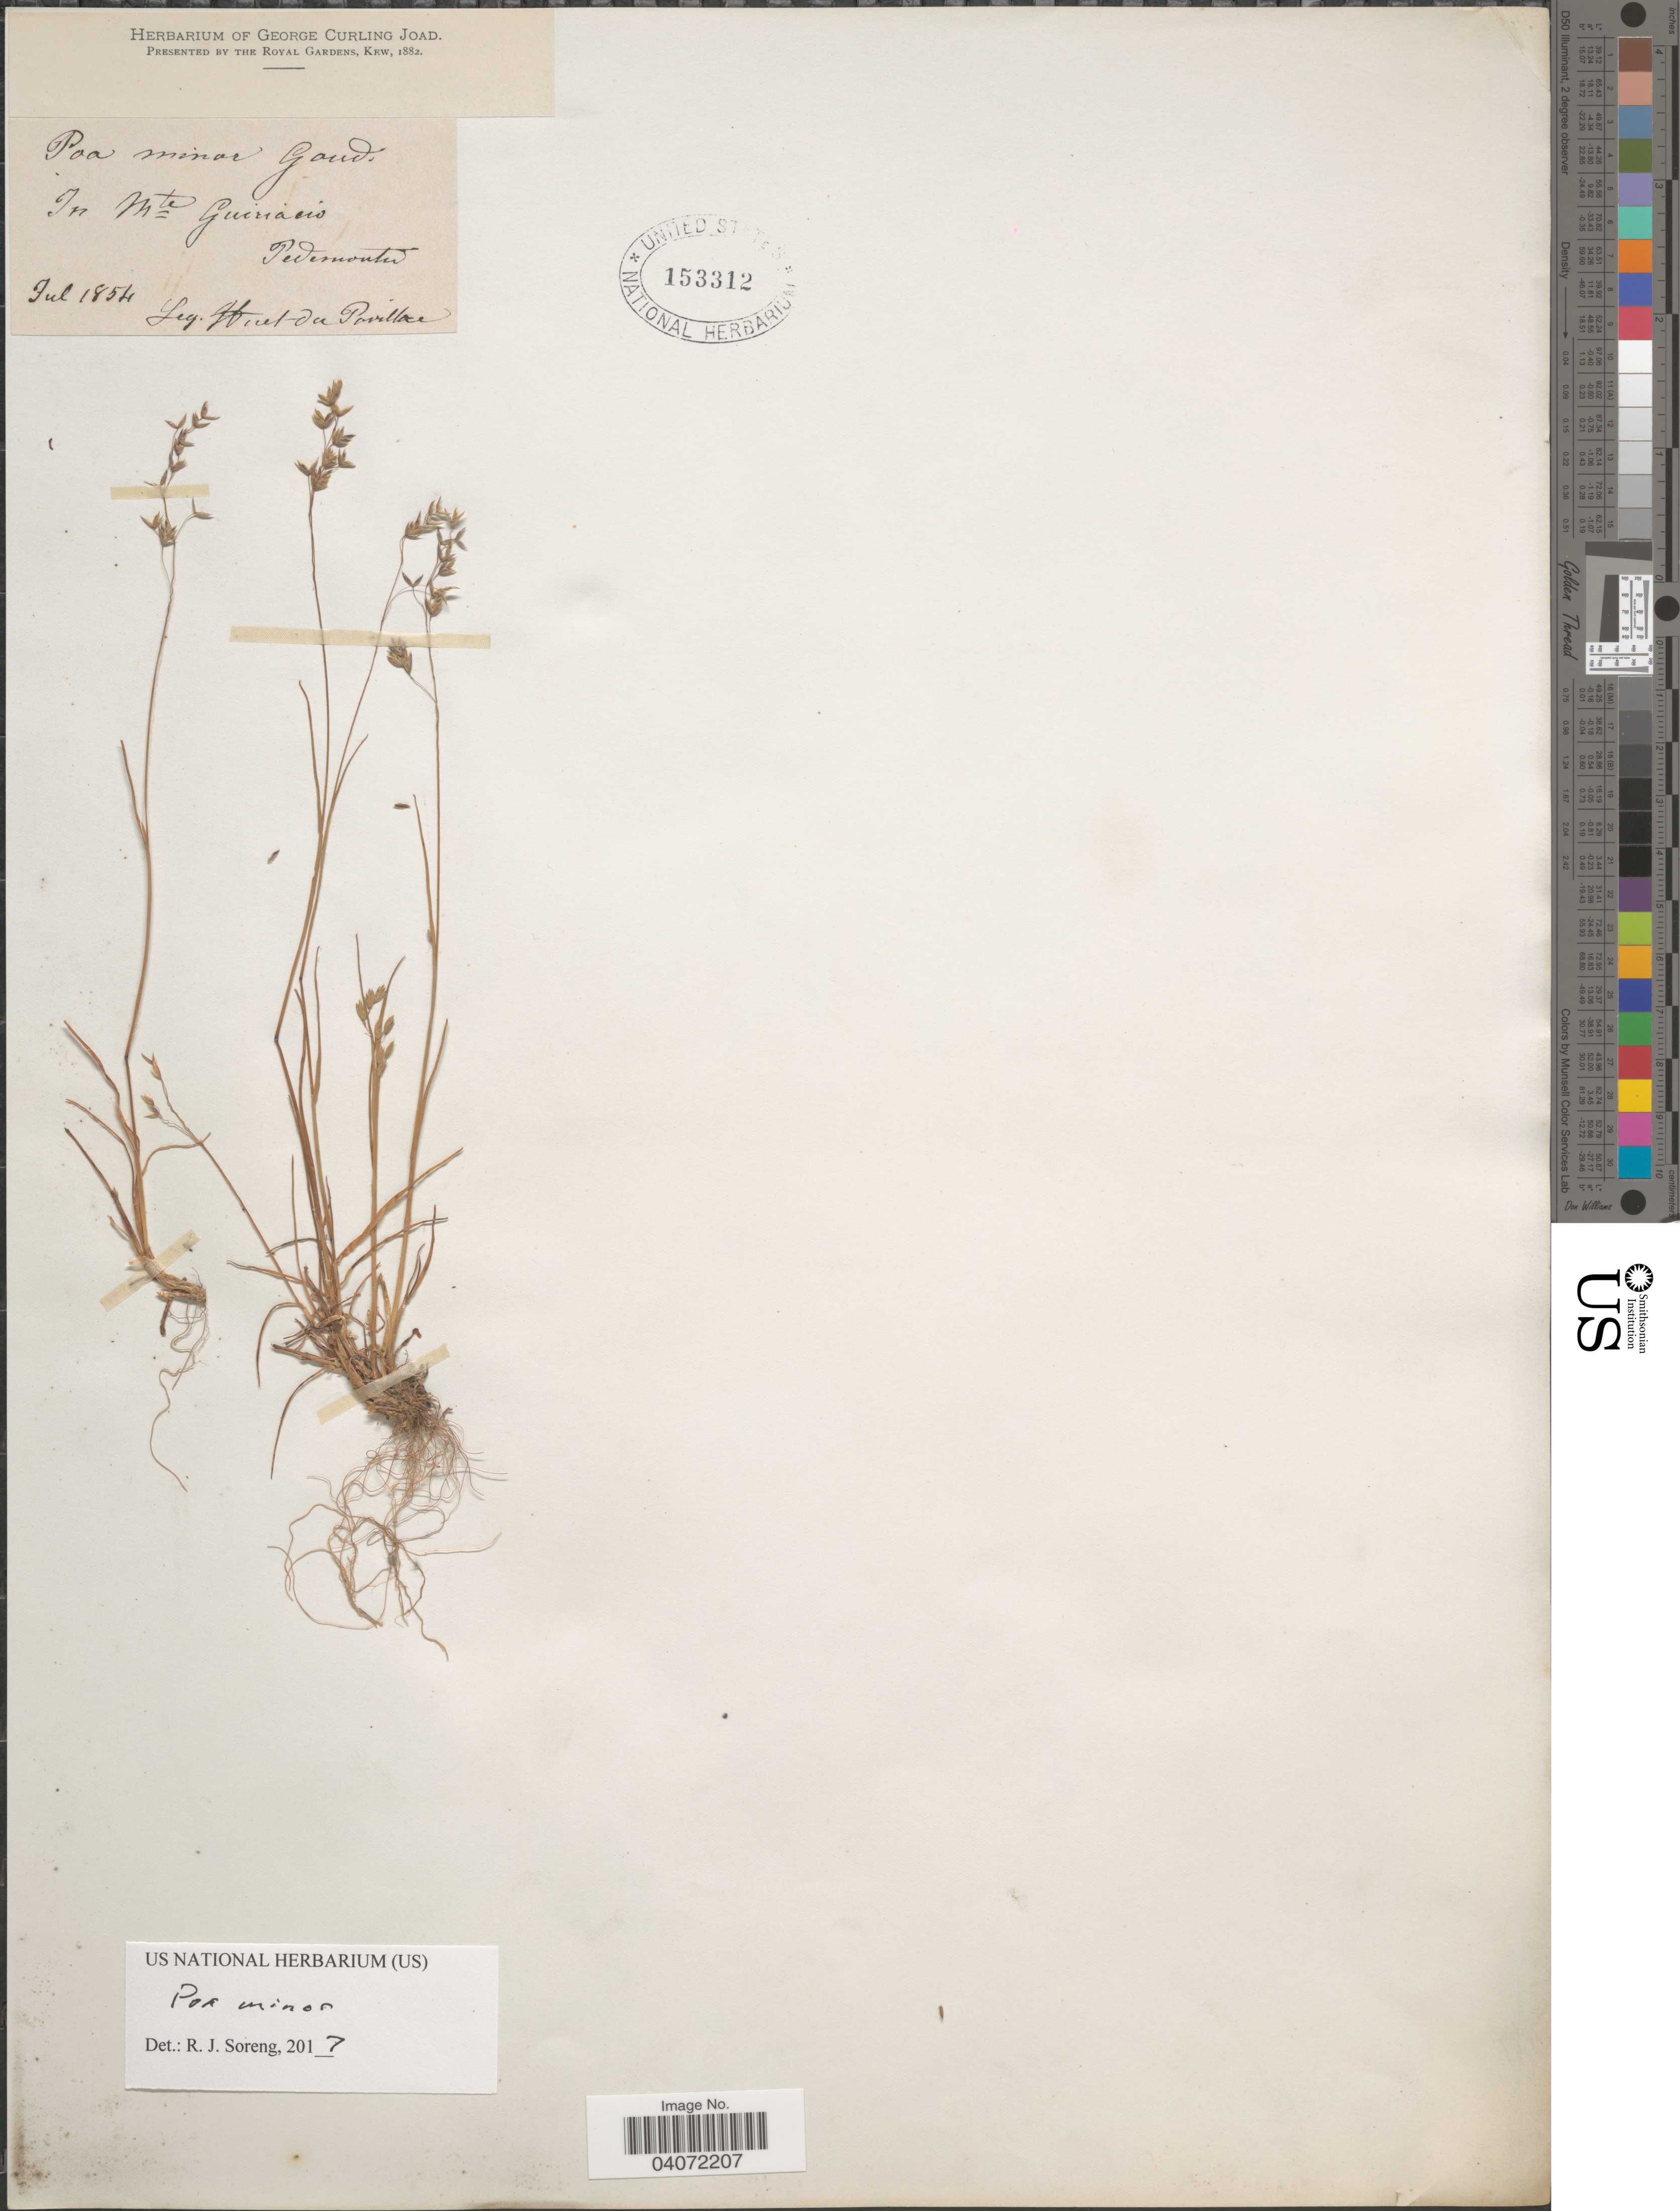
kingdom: Plantae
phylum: Tracheophyta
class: Liliopsida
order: Poales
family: Poaceae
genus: Poa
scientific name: Poa minor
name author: Gaudin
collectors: Huet du Pavillon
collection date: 1854-07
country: Italy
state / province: Piedmont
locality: In Mte Guiriacio Pedemontes.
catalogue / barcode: US 153312